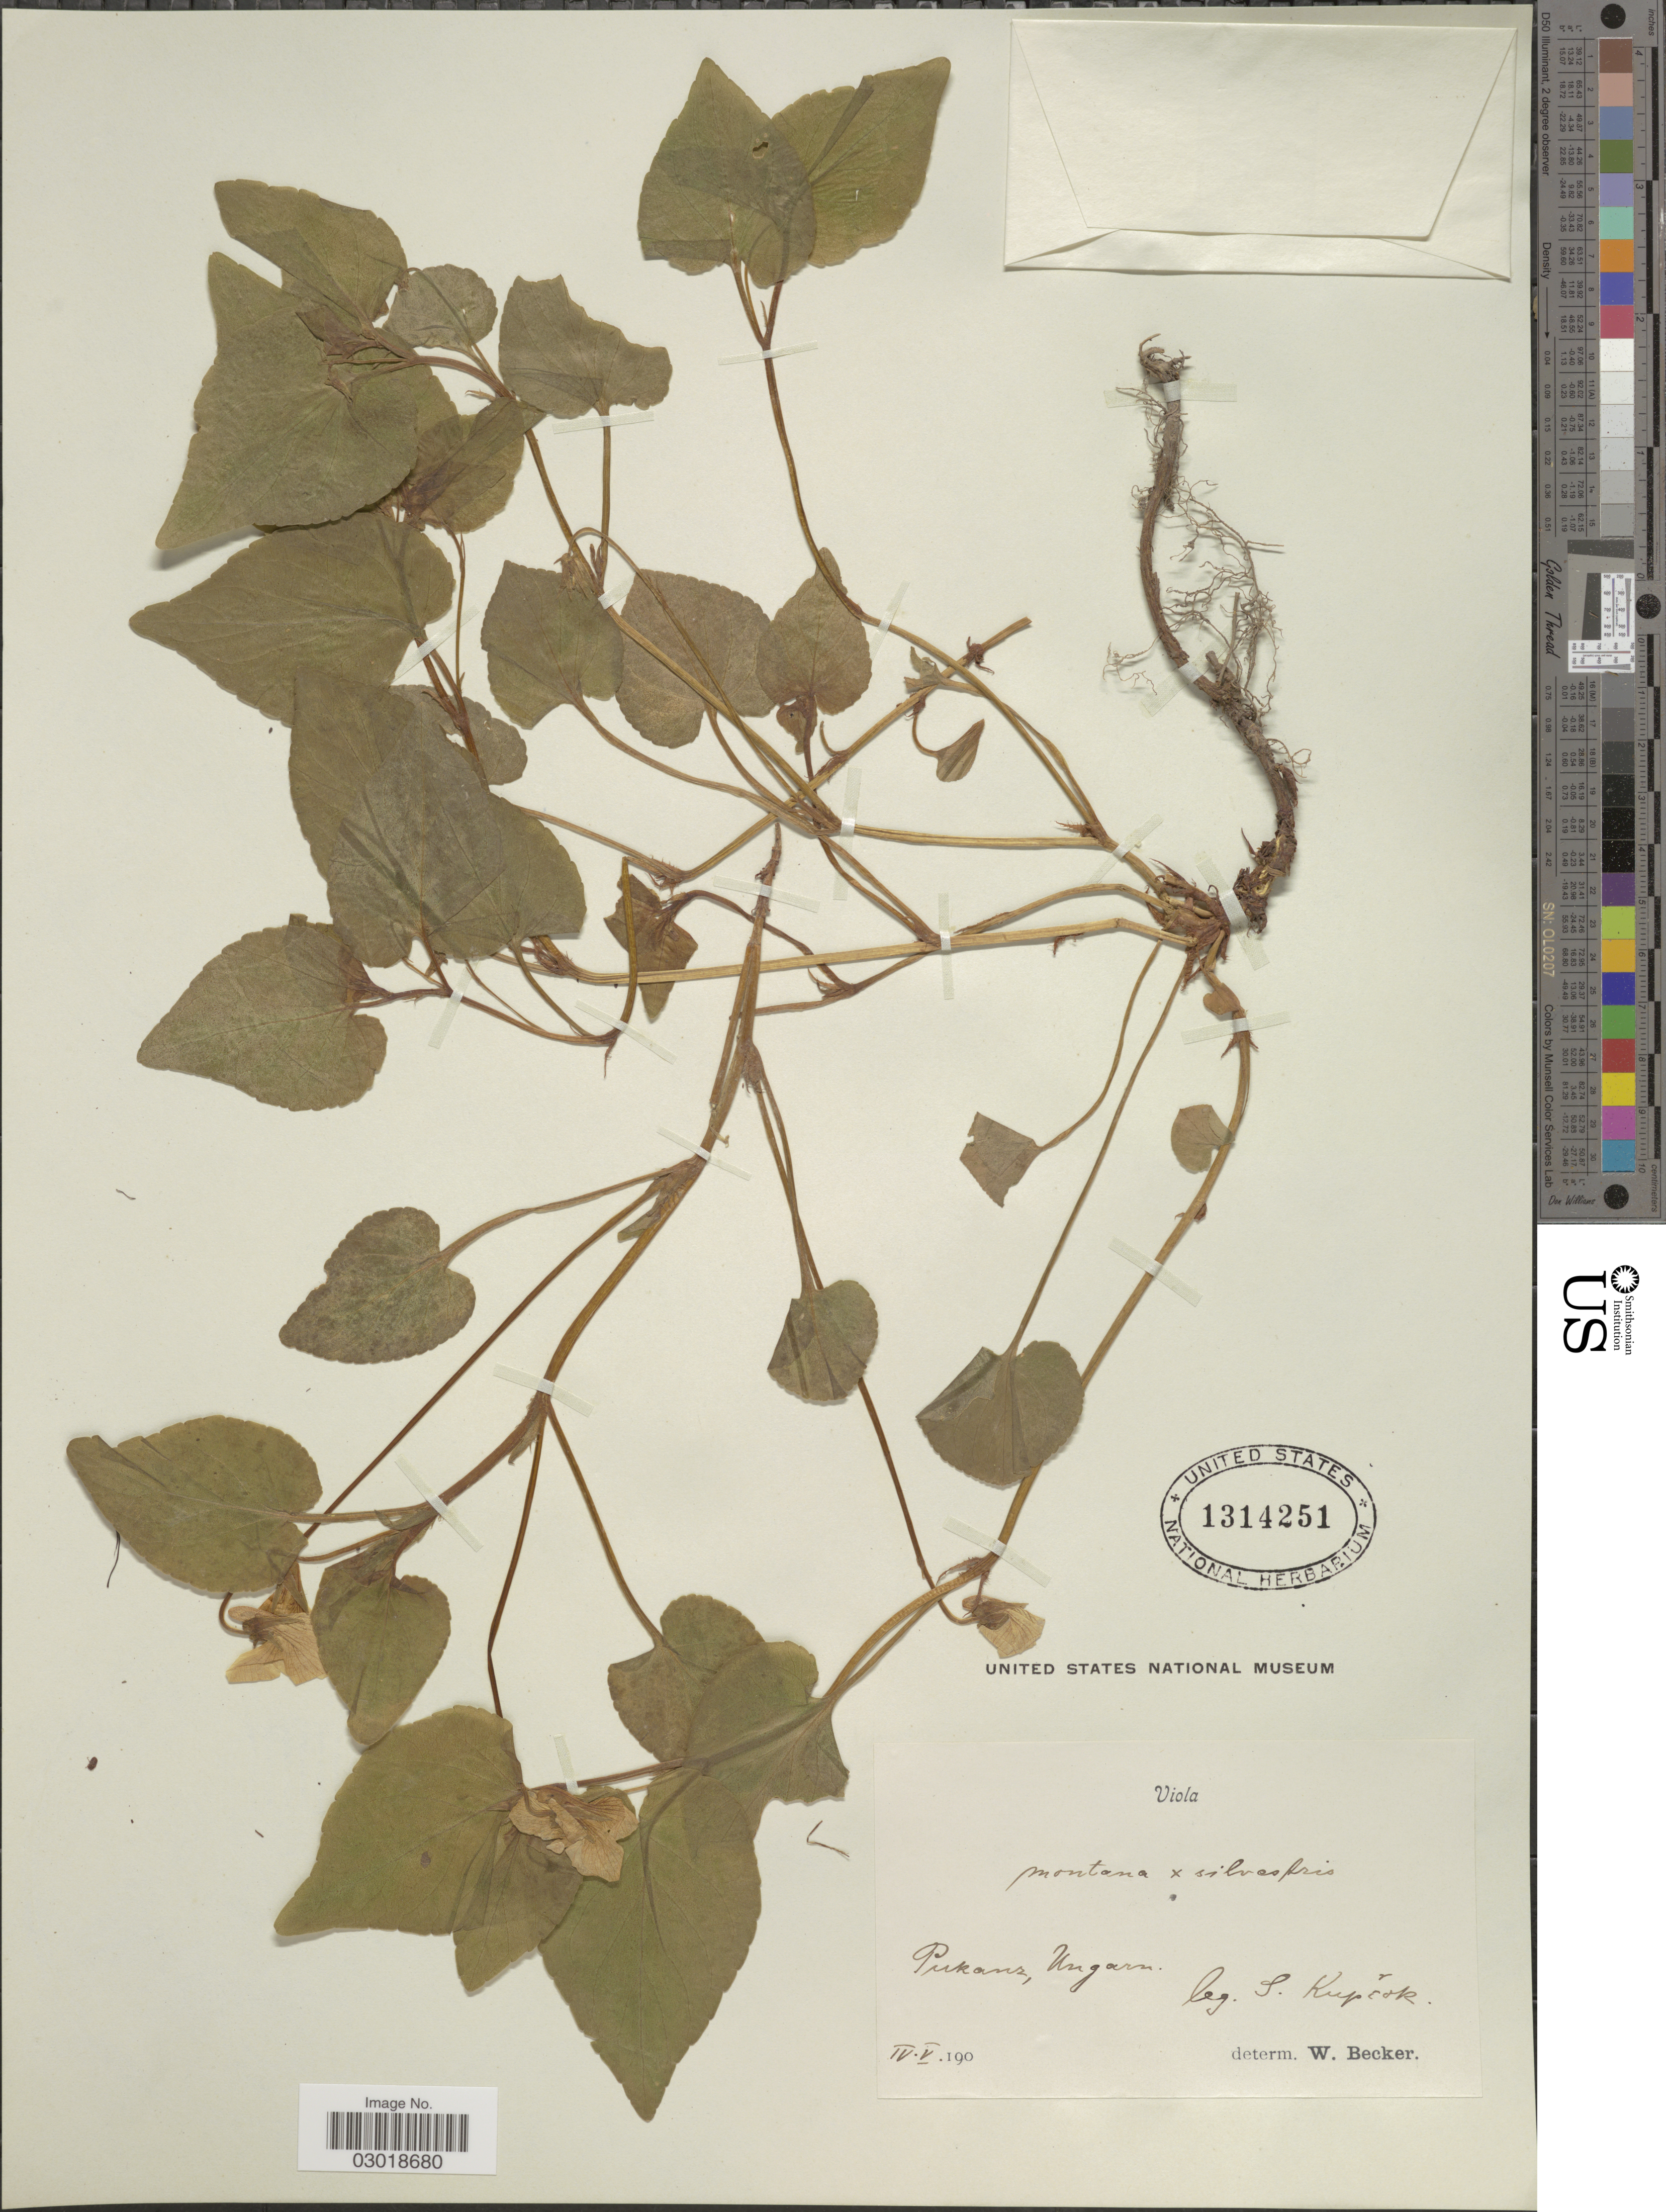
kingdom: Plantae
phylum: Tracheophyta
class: Magnoliopsida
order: Malpighiales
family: Violaceae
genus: Viola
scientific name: Viola montana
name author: L.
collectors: S. Kupcok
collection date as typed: IV. V. 190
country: Hungary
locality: Pukanz, Uganrn.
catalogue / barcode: US 1314251